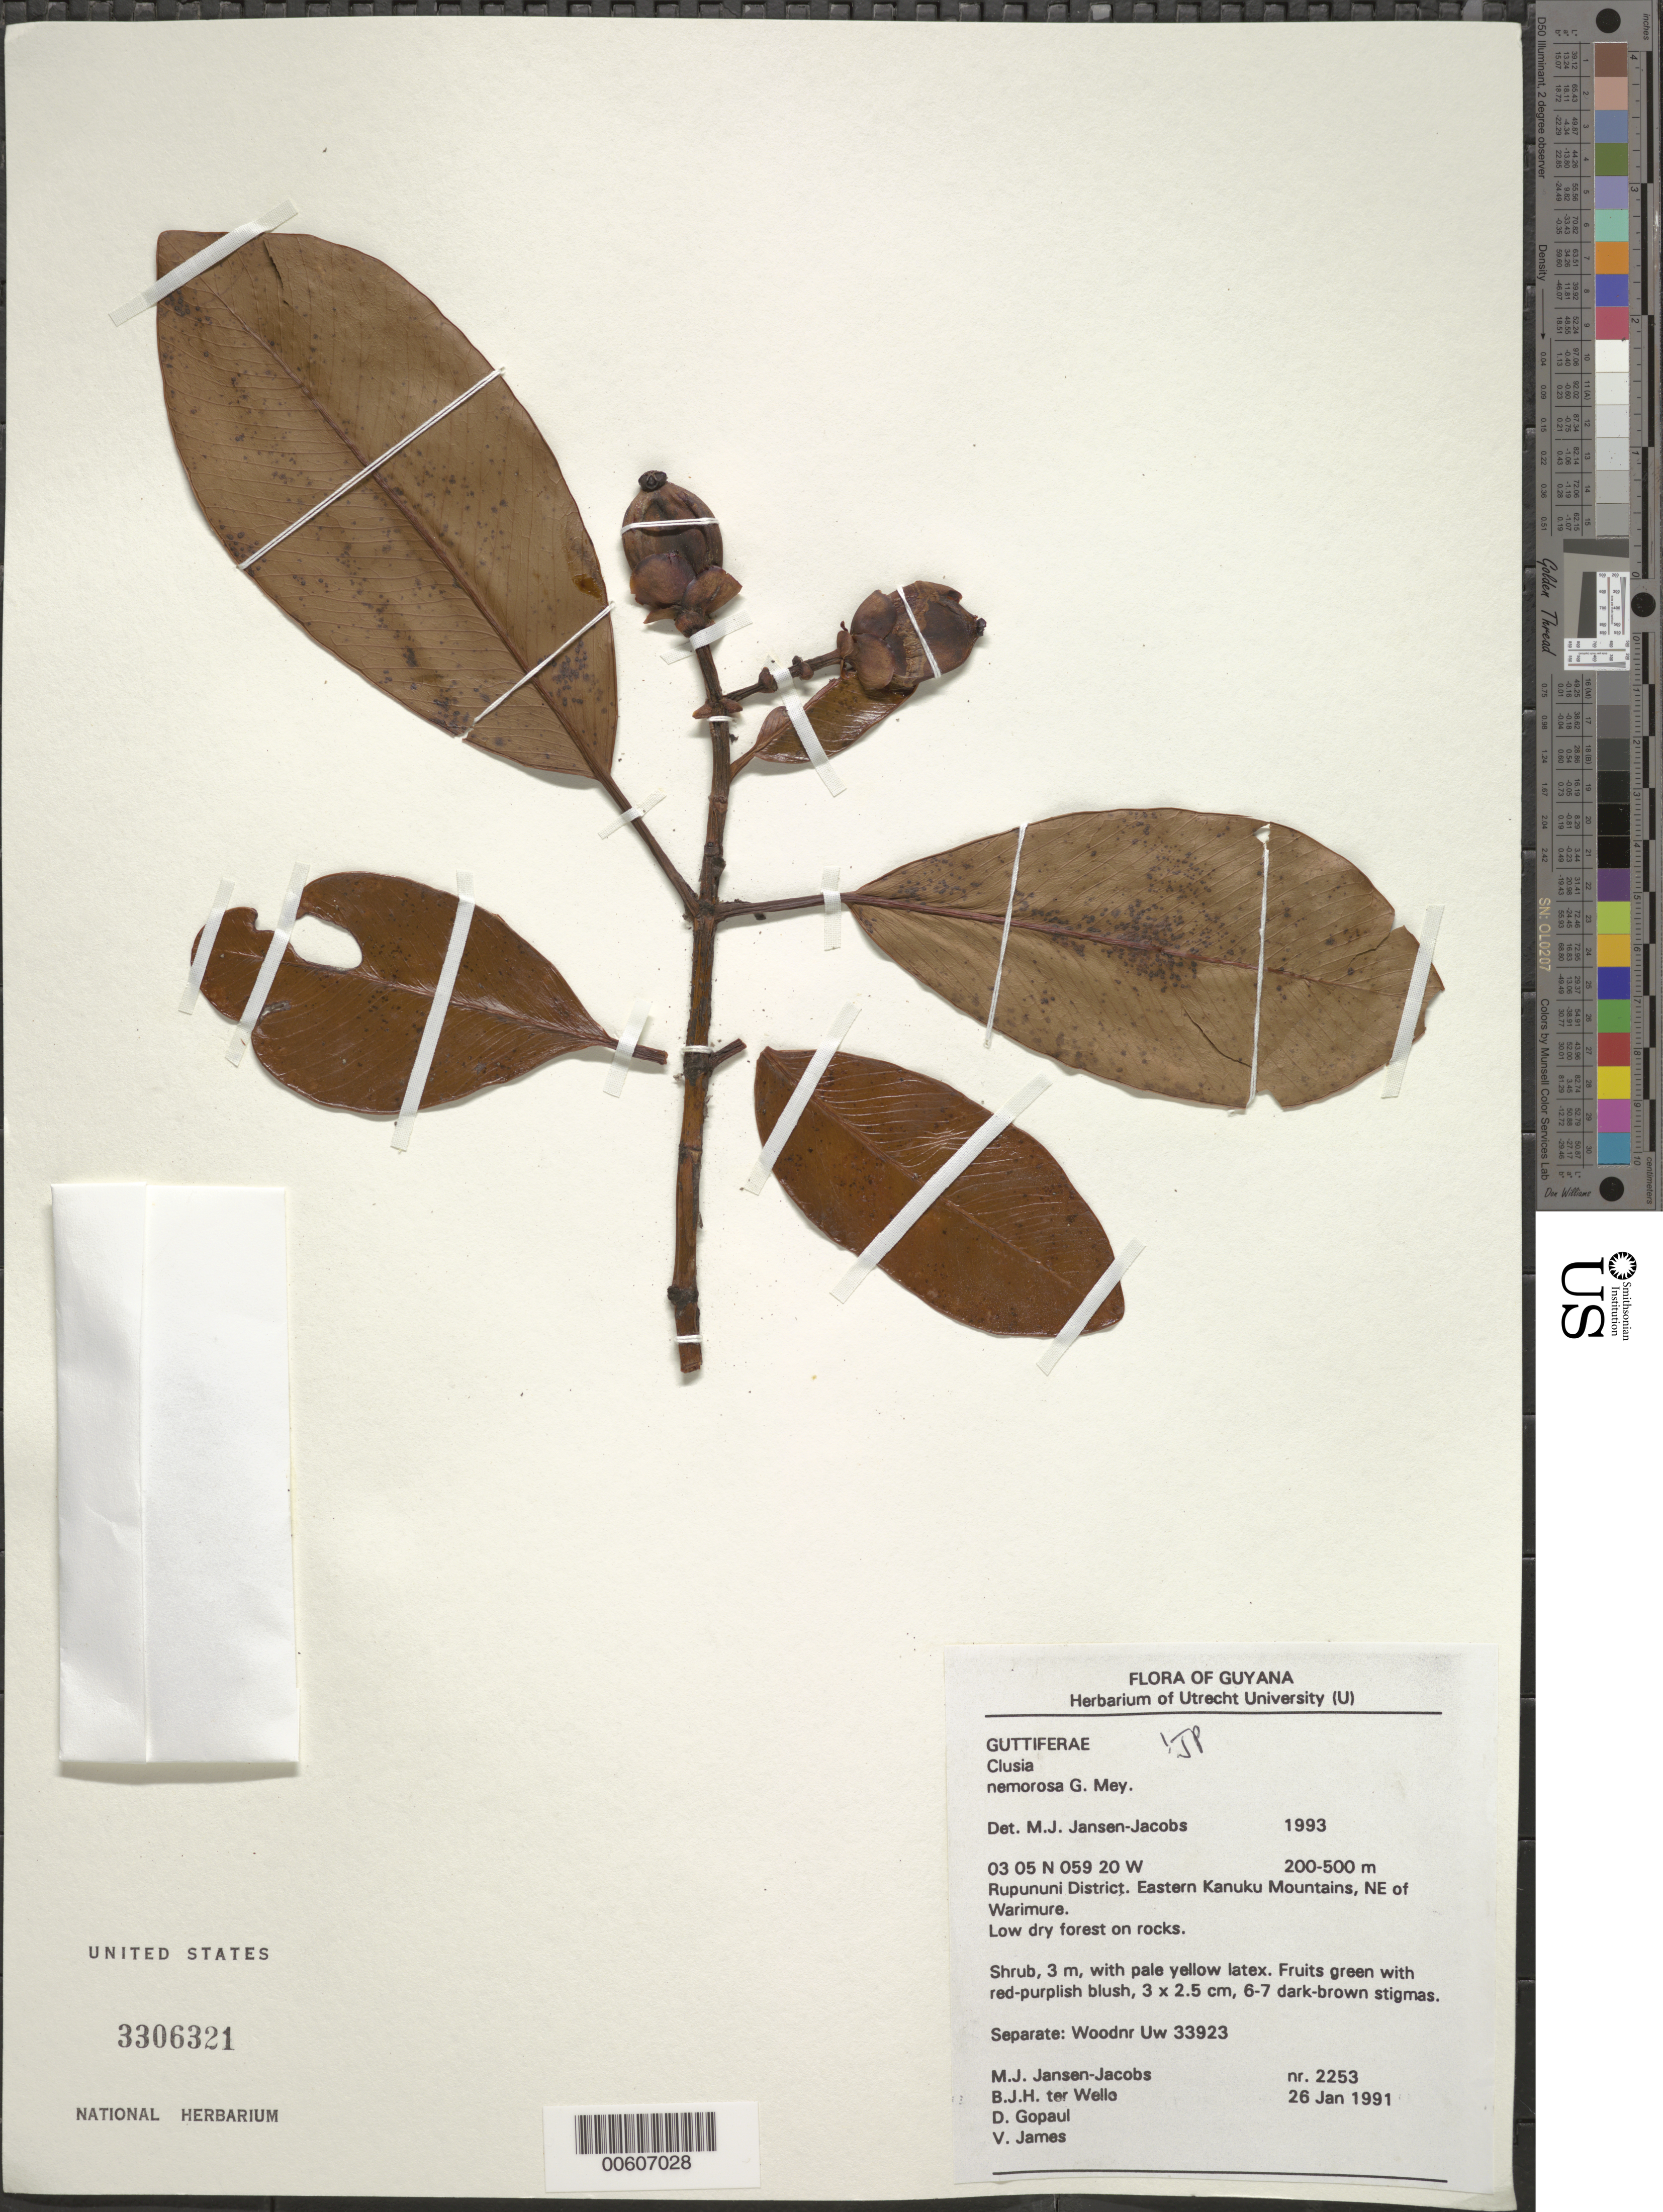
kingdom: Plantae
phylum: Tracheophyta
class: Magnoliopsida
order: Malpighiales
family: Clusiaceae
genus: Clusia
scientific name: Clusia nemorosa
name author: G. Mey.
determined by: Jansen-Jacobs, M. J., (U), Nationaal Herbarium Nederland, Utrecht University branch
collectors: M. J. Jansen-Jacobs, B. Welle, D. Gopaul & V. James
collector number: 2253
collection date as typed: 26-Jan-91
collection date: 1991-01-26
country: Guyana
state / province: U. Takutu-U. Essequibo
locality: Warimure, NE of, eastern Kanuku Mts., Rupununi District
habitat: Low dry forest on rocks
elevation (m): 200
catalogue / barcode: US 3306321